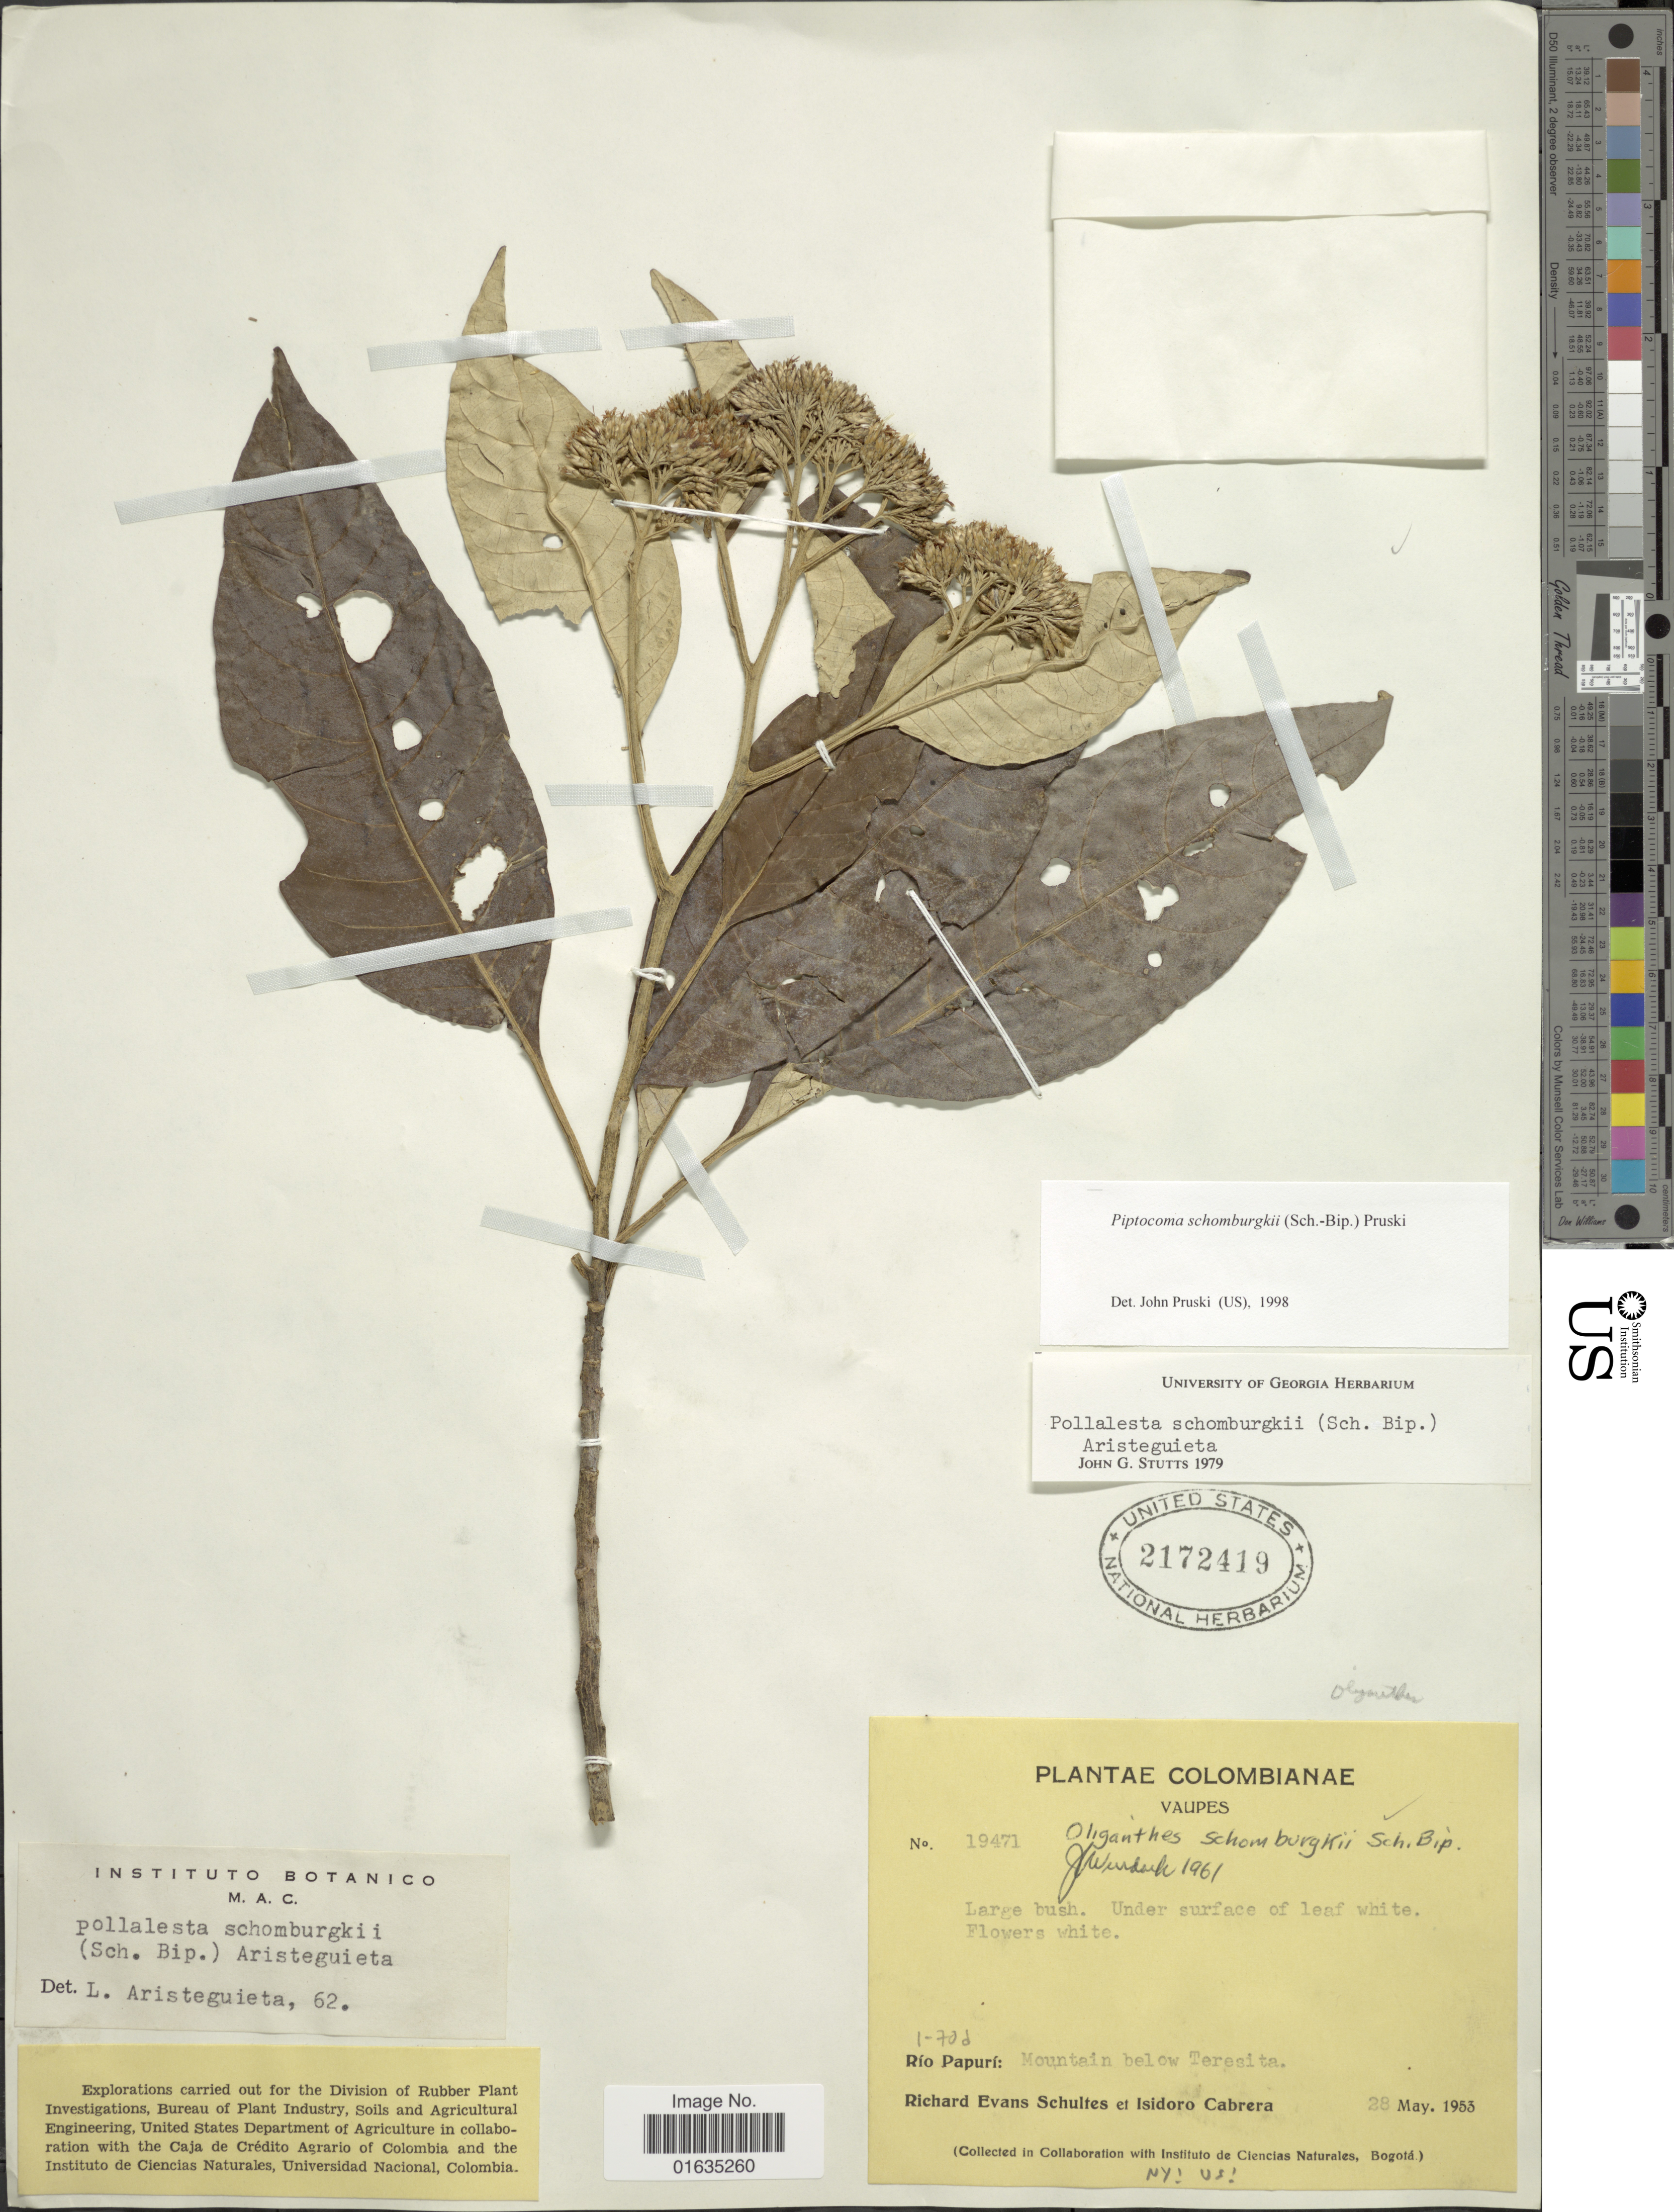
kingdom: Plantae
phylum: Tracheophyta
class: Magnoliopsida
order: Asterales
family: Asteraceae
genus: Piptocoma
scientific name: Piptocoma schomburgkii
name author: (Sch. Bip.) Pruski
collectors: R. E. Schultes & I. Cabrera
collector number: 19471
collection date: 1953-05-28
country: Colombia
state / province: Vaupés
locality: Colombianae, Rio Papuri, mountain below Teresita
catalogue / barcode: US 2172419